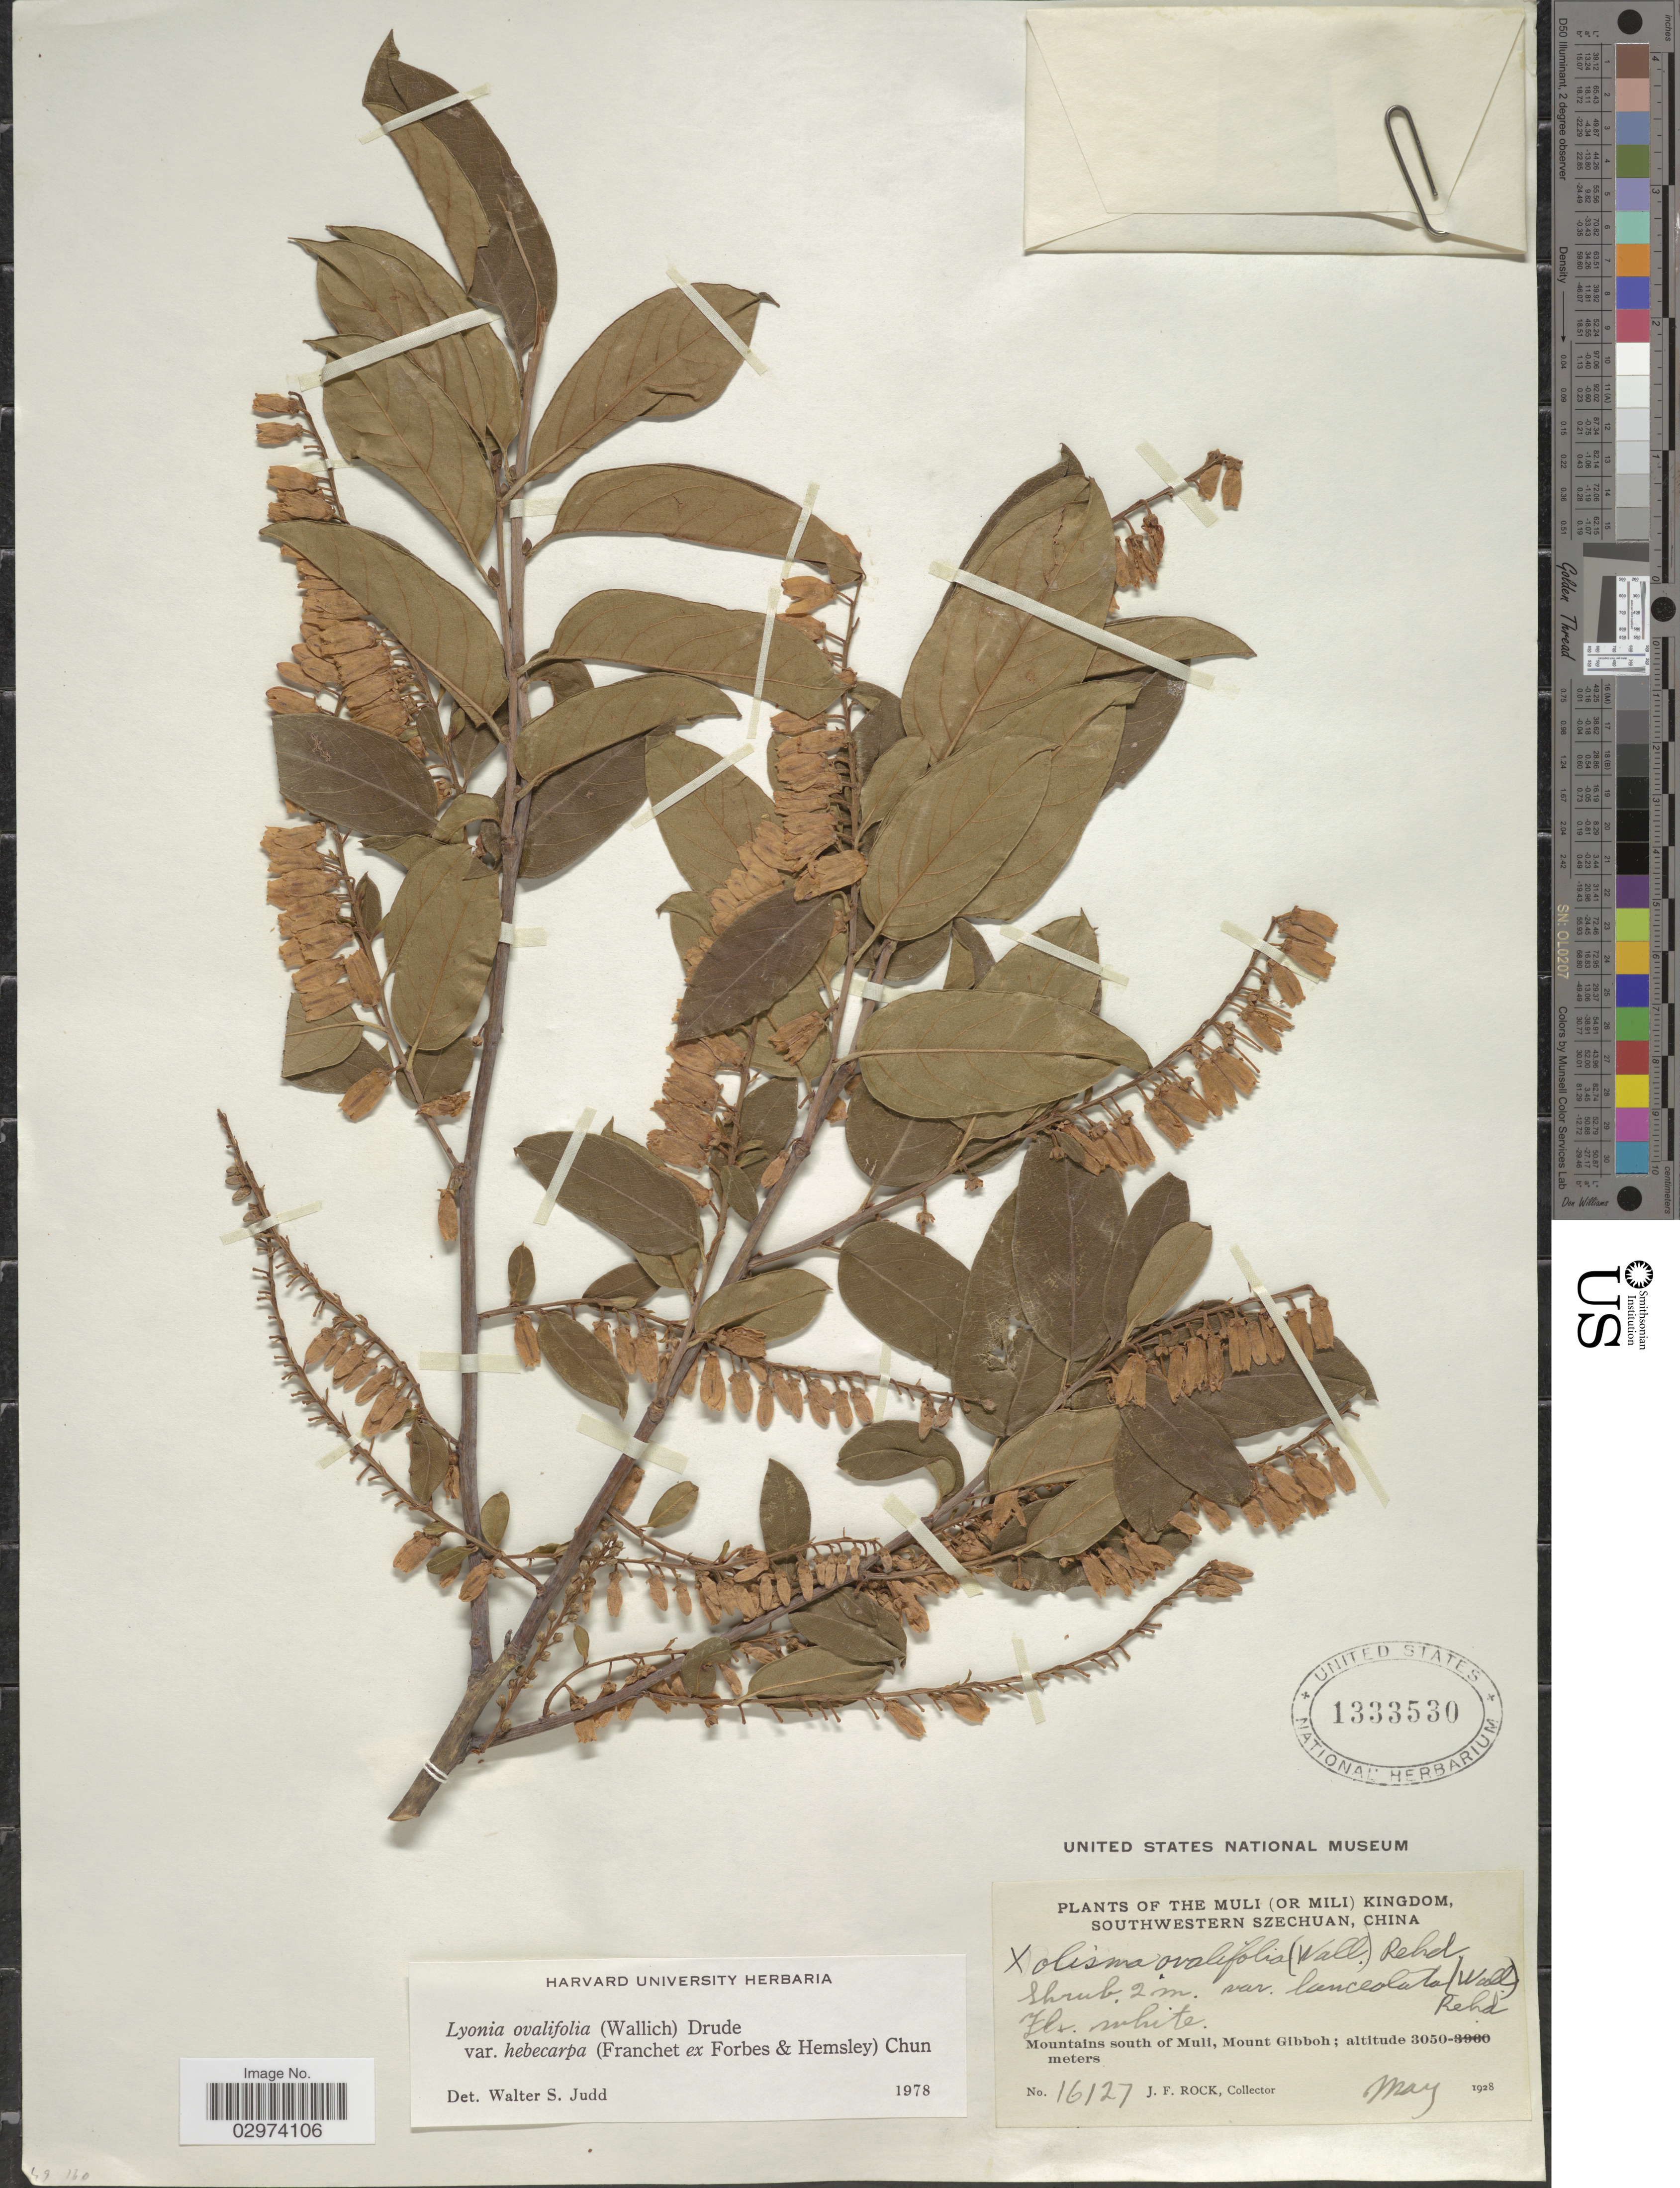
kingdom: Plantae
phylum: Tracheophyta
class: Magnoliopsida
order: Ericales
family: Ericaceae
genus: Lyonia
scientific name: Lyonia ovalifolia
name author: (Wall.) Drude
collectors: J. Rock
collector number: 16127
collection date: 1928-05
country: China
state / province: Sichuan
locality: Muli (or Mili) Kingdom, Southwestern Szechuan. Mountains south of Muli, Mount Gibboh.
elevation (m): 3050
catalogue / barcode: US 1333530